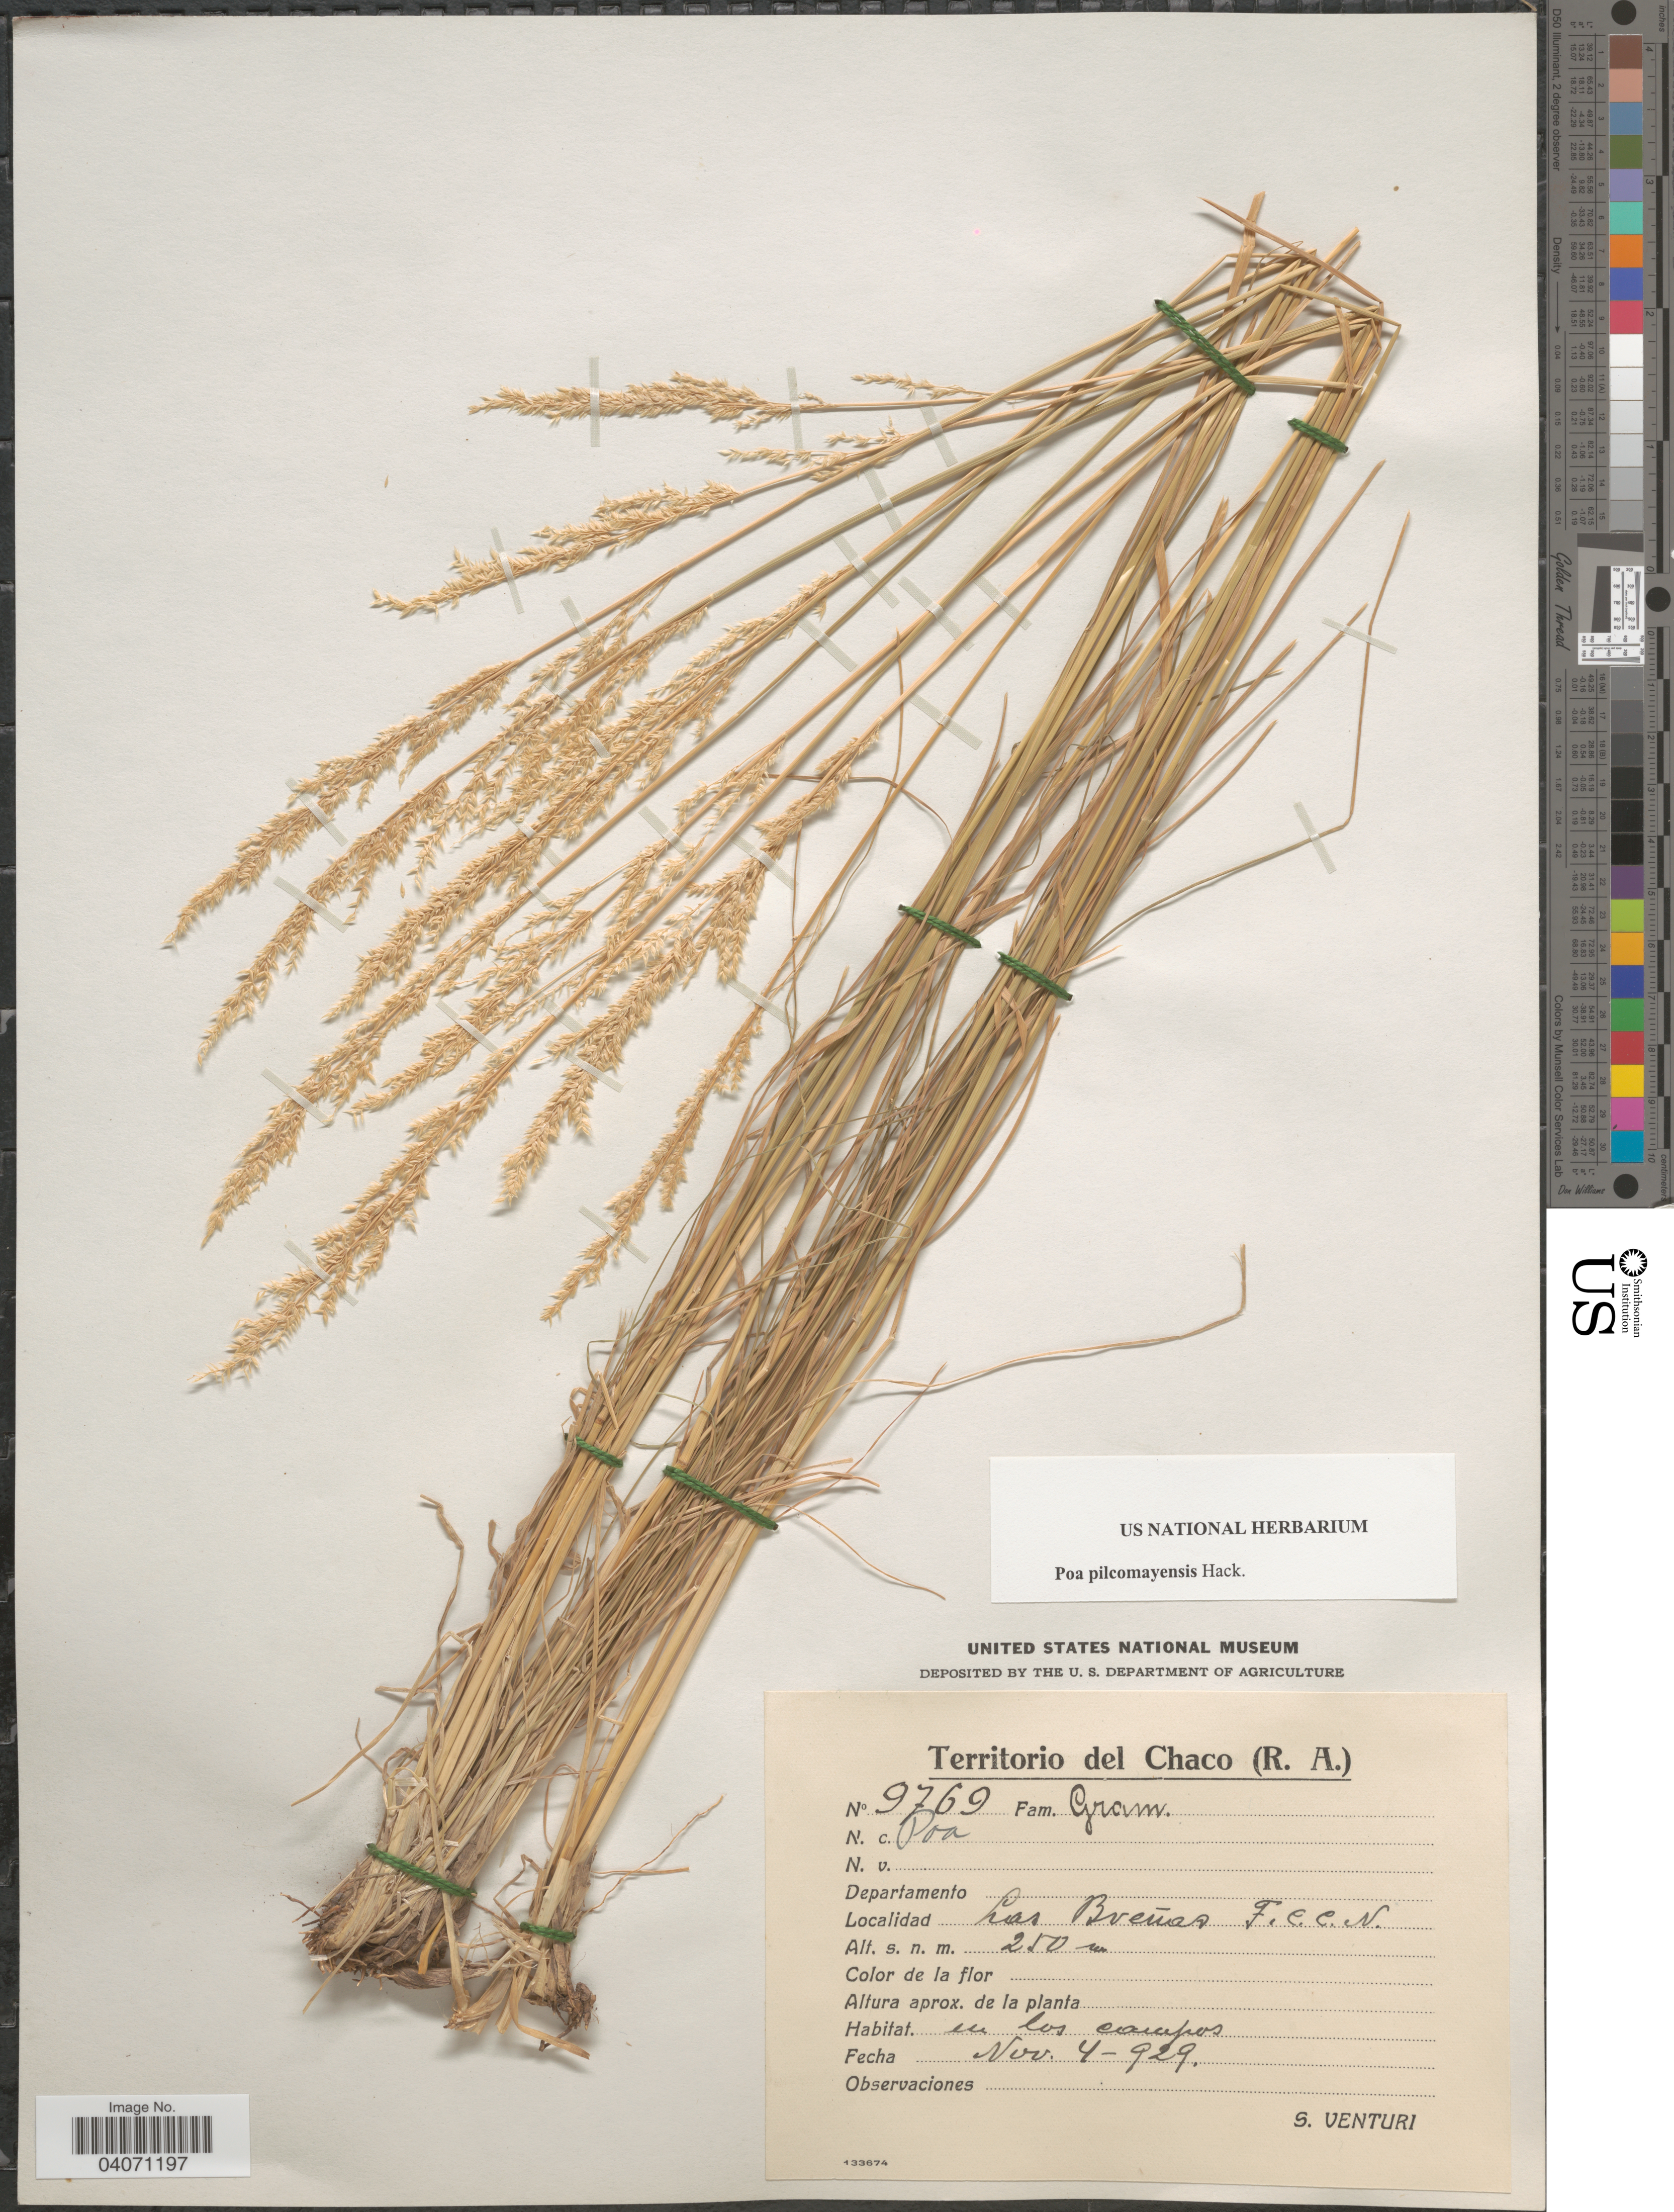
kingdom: Plantae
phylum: Tracheophyta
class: Liliopsida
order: Poales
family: Poaceae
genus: Poa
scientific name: Poa pilcomayensis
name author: Hack.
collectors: S. Venturi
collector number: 9769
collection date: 1929-11-04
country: Argentina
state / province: Chaco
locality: Las Bueñas F.C.C.N.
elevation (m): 250